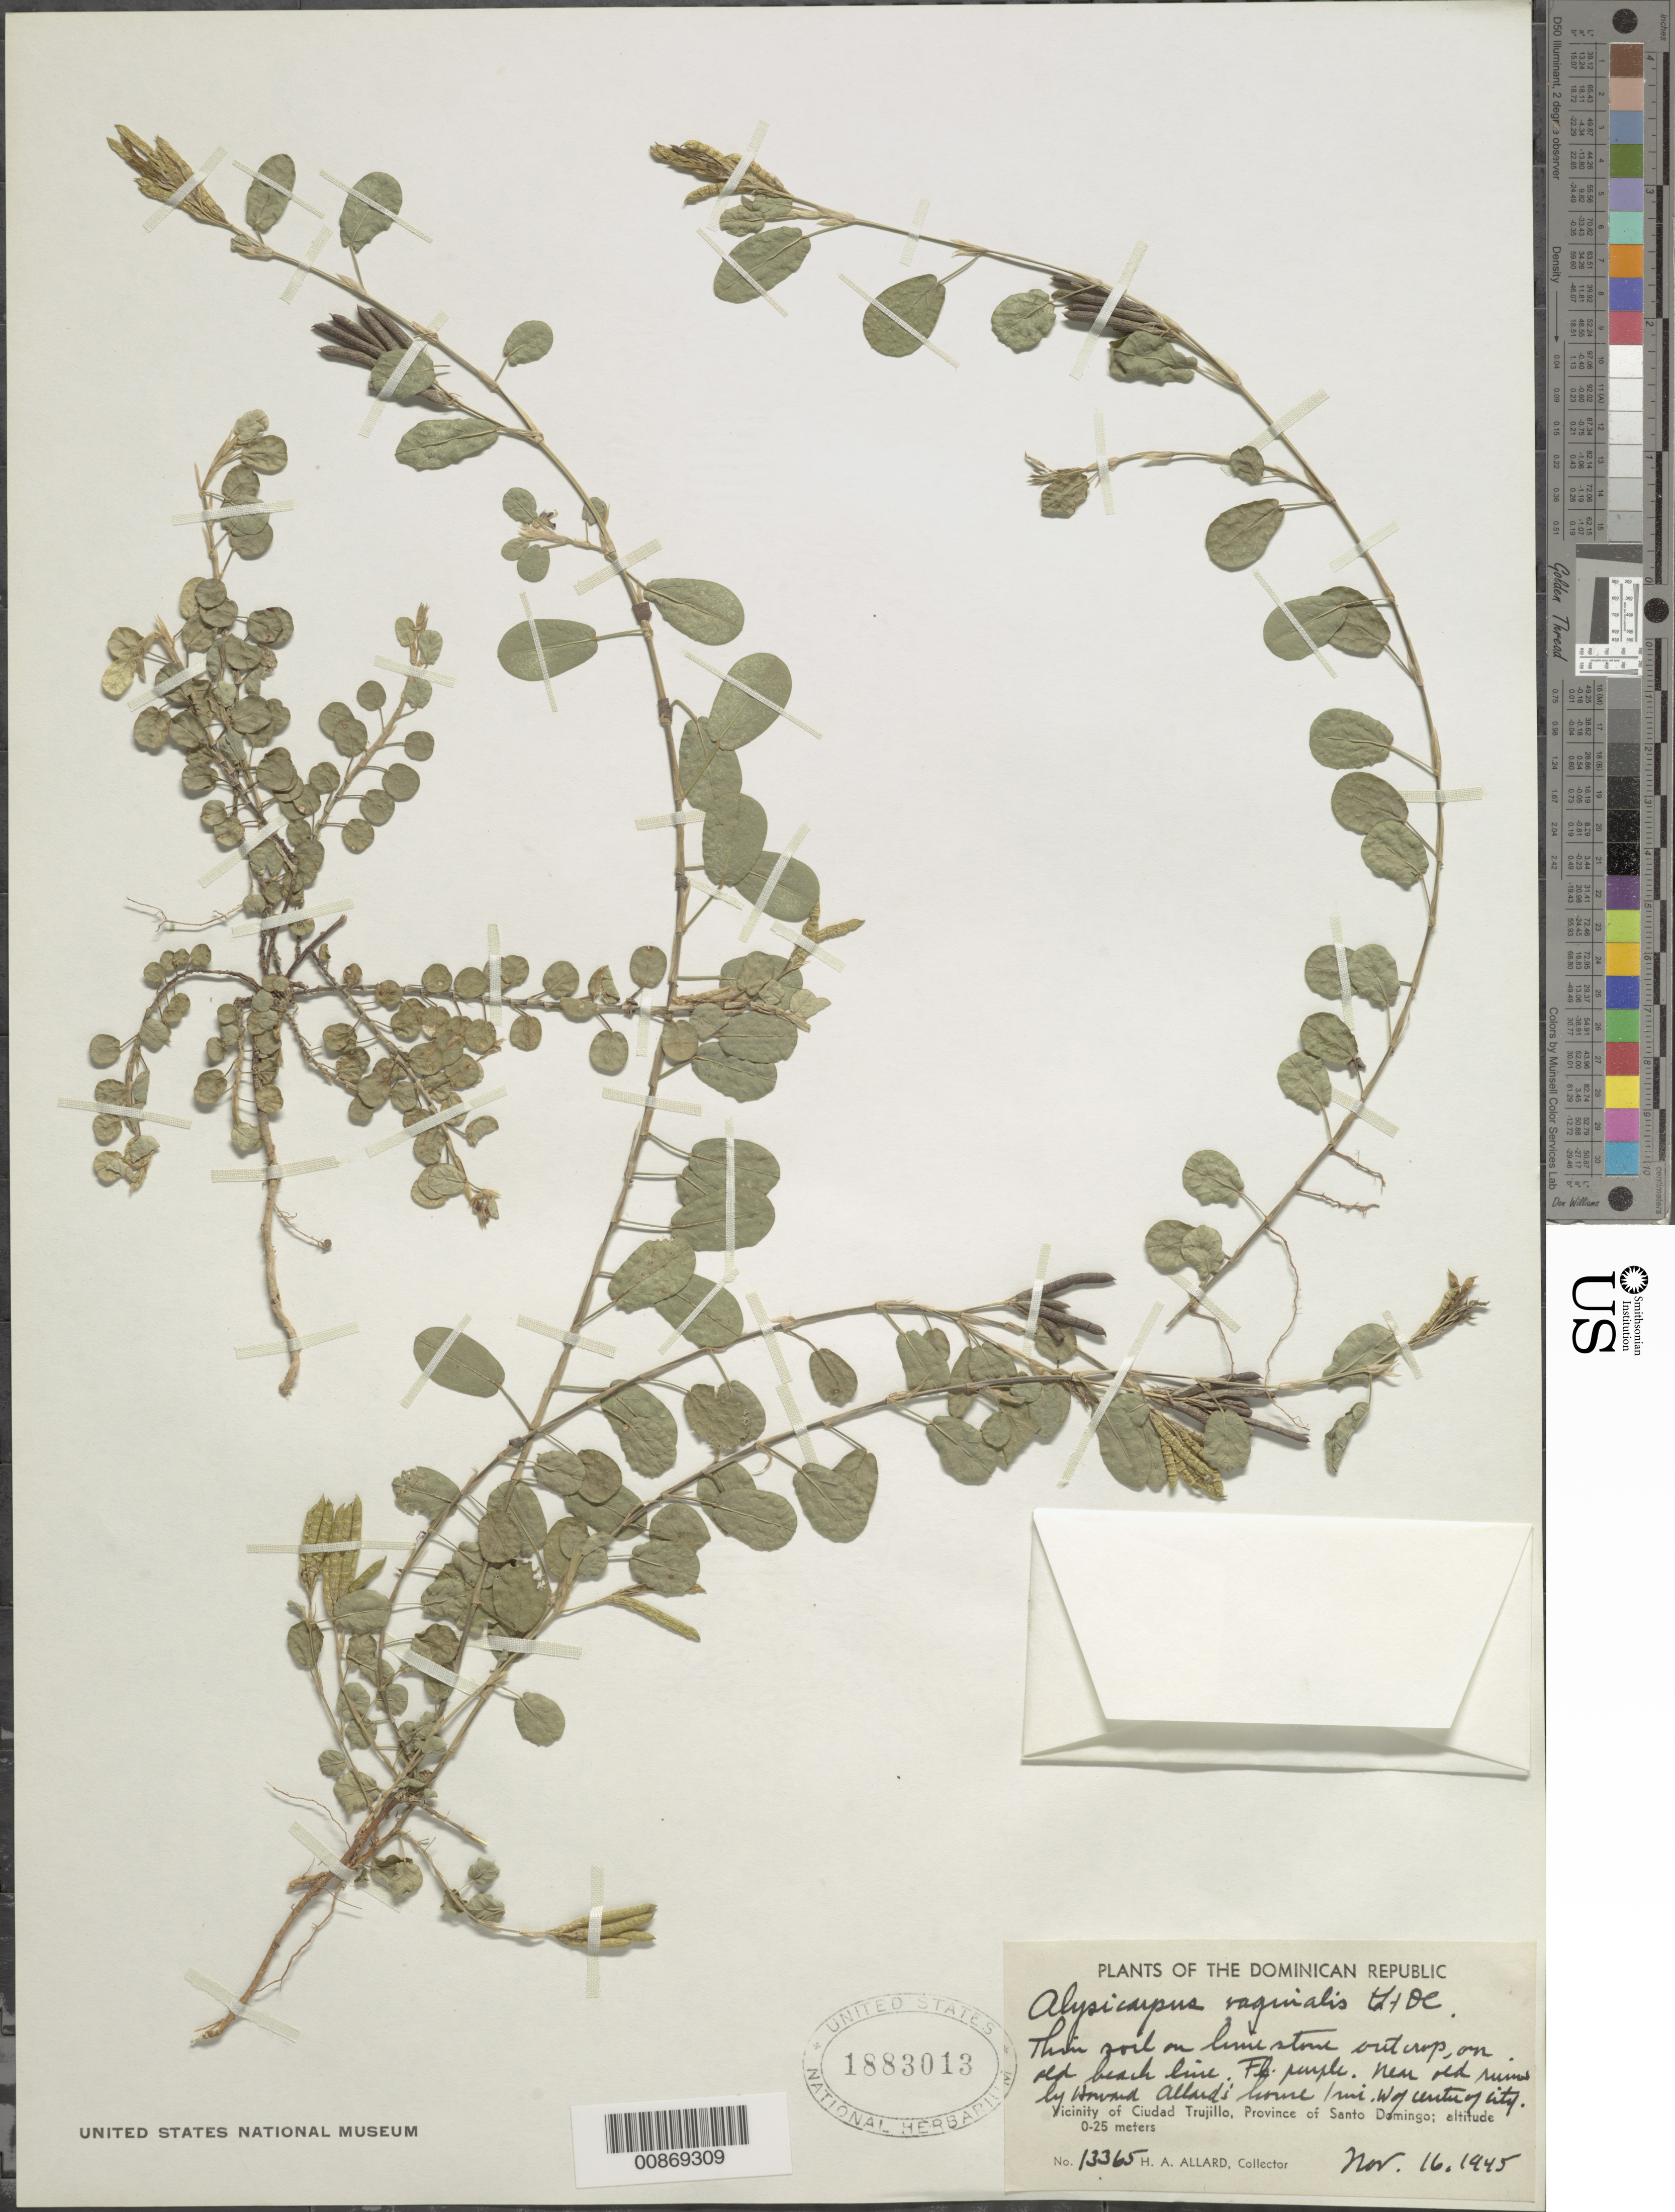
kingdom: Plantae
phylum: Tracheophyta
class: Magnoliopsida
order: Fabales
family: Fabaceae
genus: Alysicarpus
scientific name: Alysicarpus vaginalis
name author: (L.) DC.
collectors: H. A. Allard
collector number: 13365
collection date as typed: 16 Nov 1945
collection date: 1945-11-16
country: Dominican Republic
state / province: Distrito Nacional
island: Hispaniola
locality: Vicinity of Ciudad Trujillo, Province of Santo Domingo (obsolete). Near old ruins by Howard Allard's home, 1 mi. W of center of city.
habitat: Thin soil on limestone outcrop, on old beach line.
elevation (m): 0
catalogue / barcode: US 1883013